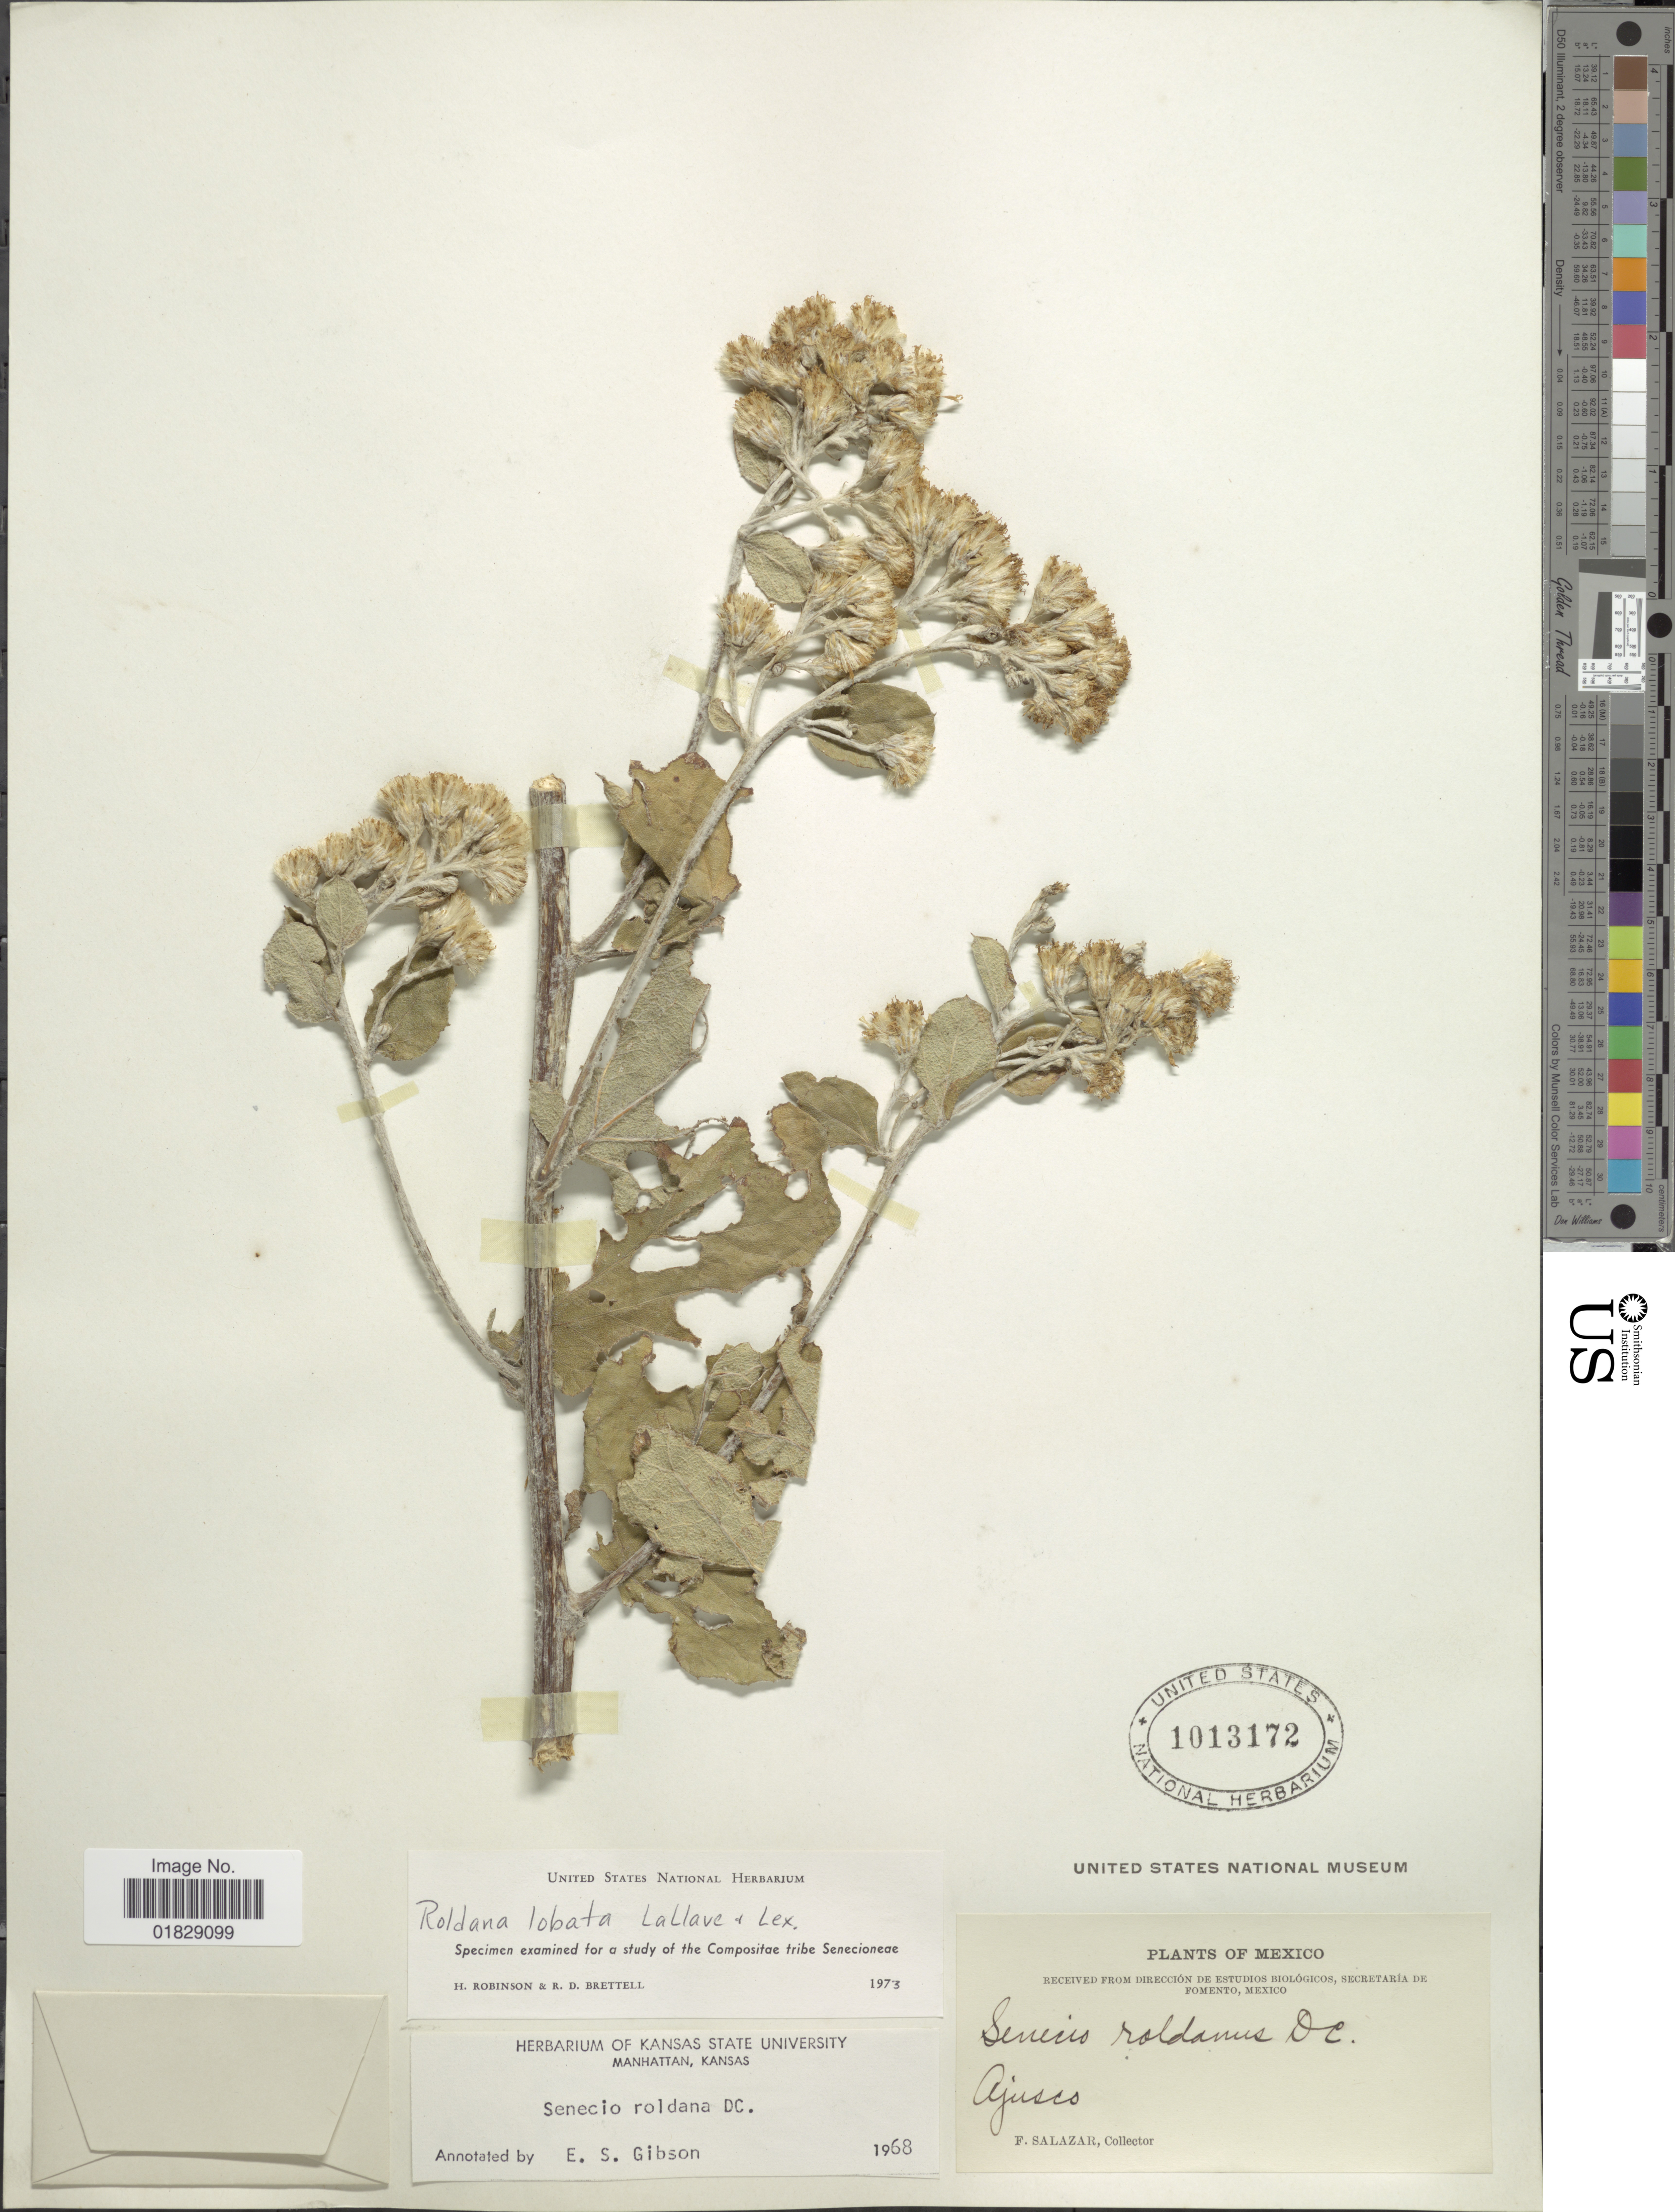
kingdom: Plantae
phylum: Tracheophyta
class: Magnoliopsida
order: Asterales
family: Asteraceae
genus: Roldana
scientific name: Roldana lobata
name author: La Llave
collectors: F. Salazar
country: Mexico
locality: Ajusco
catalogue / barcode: US 1013172